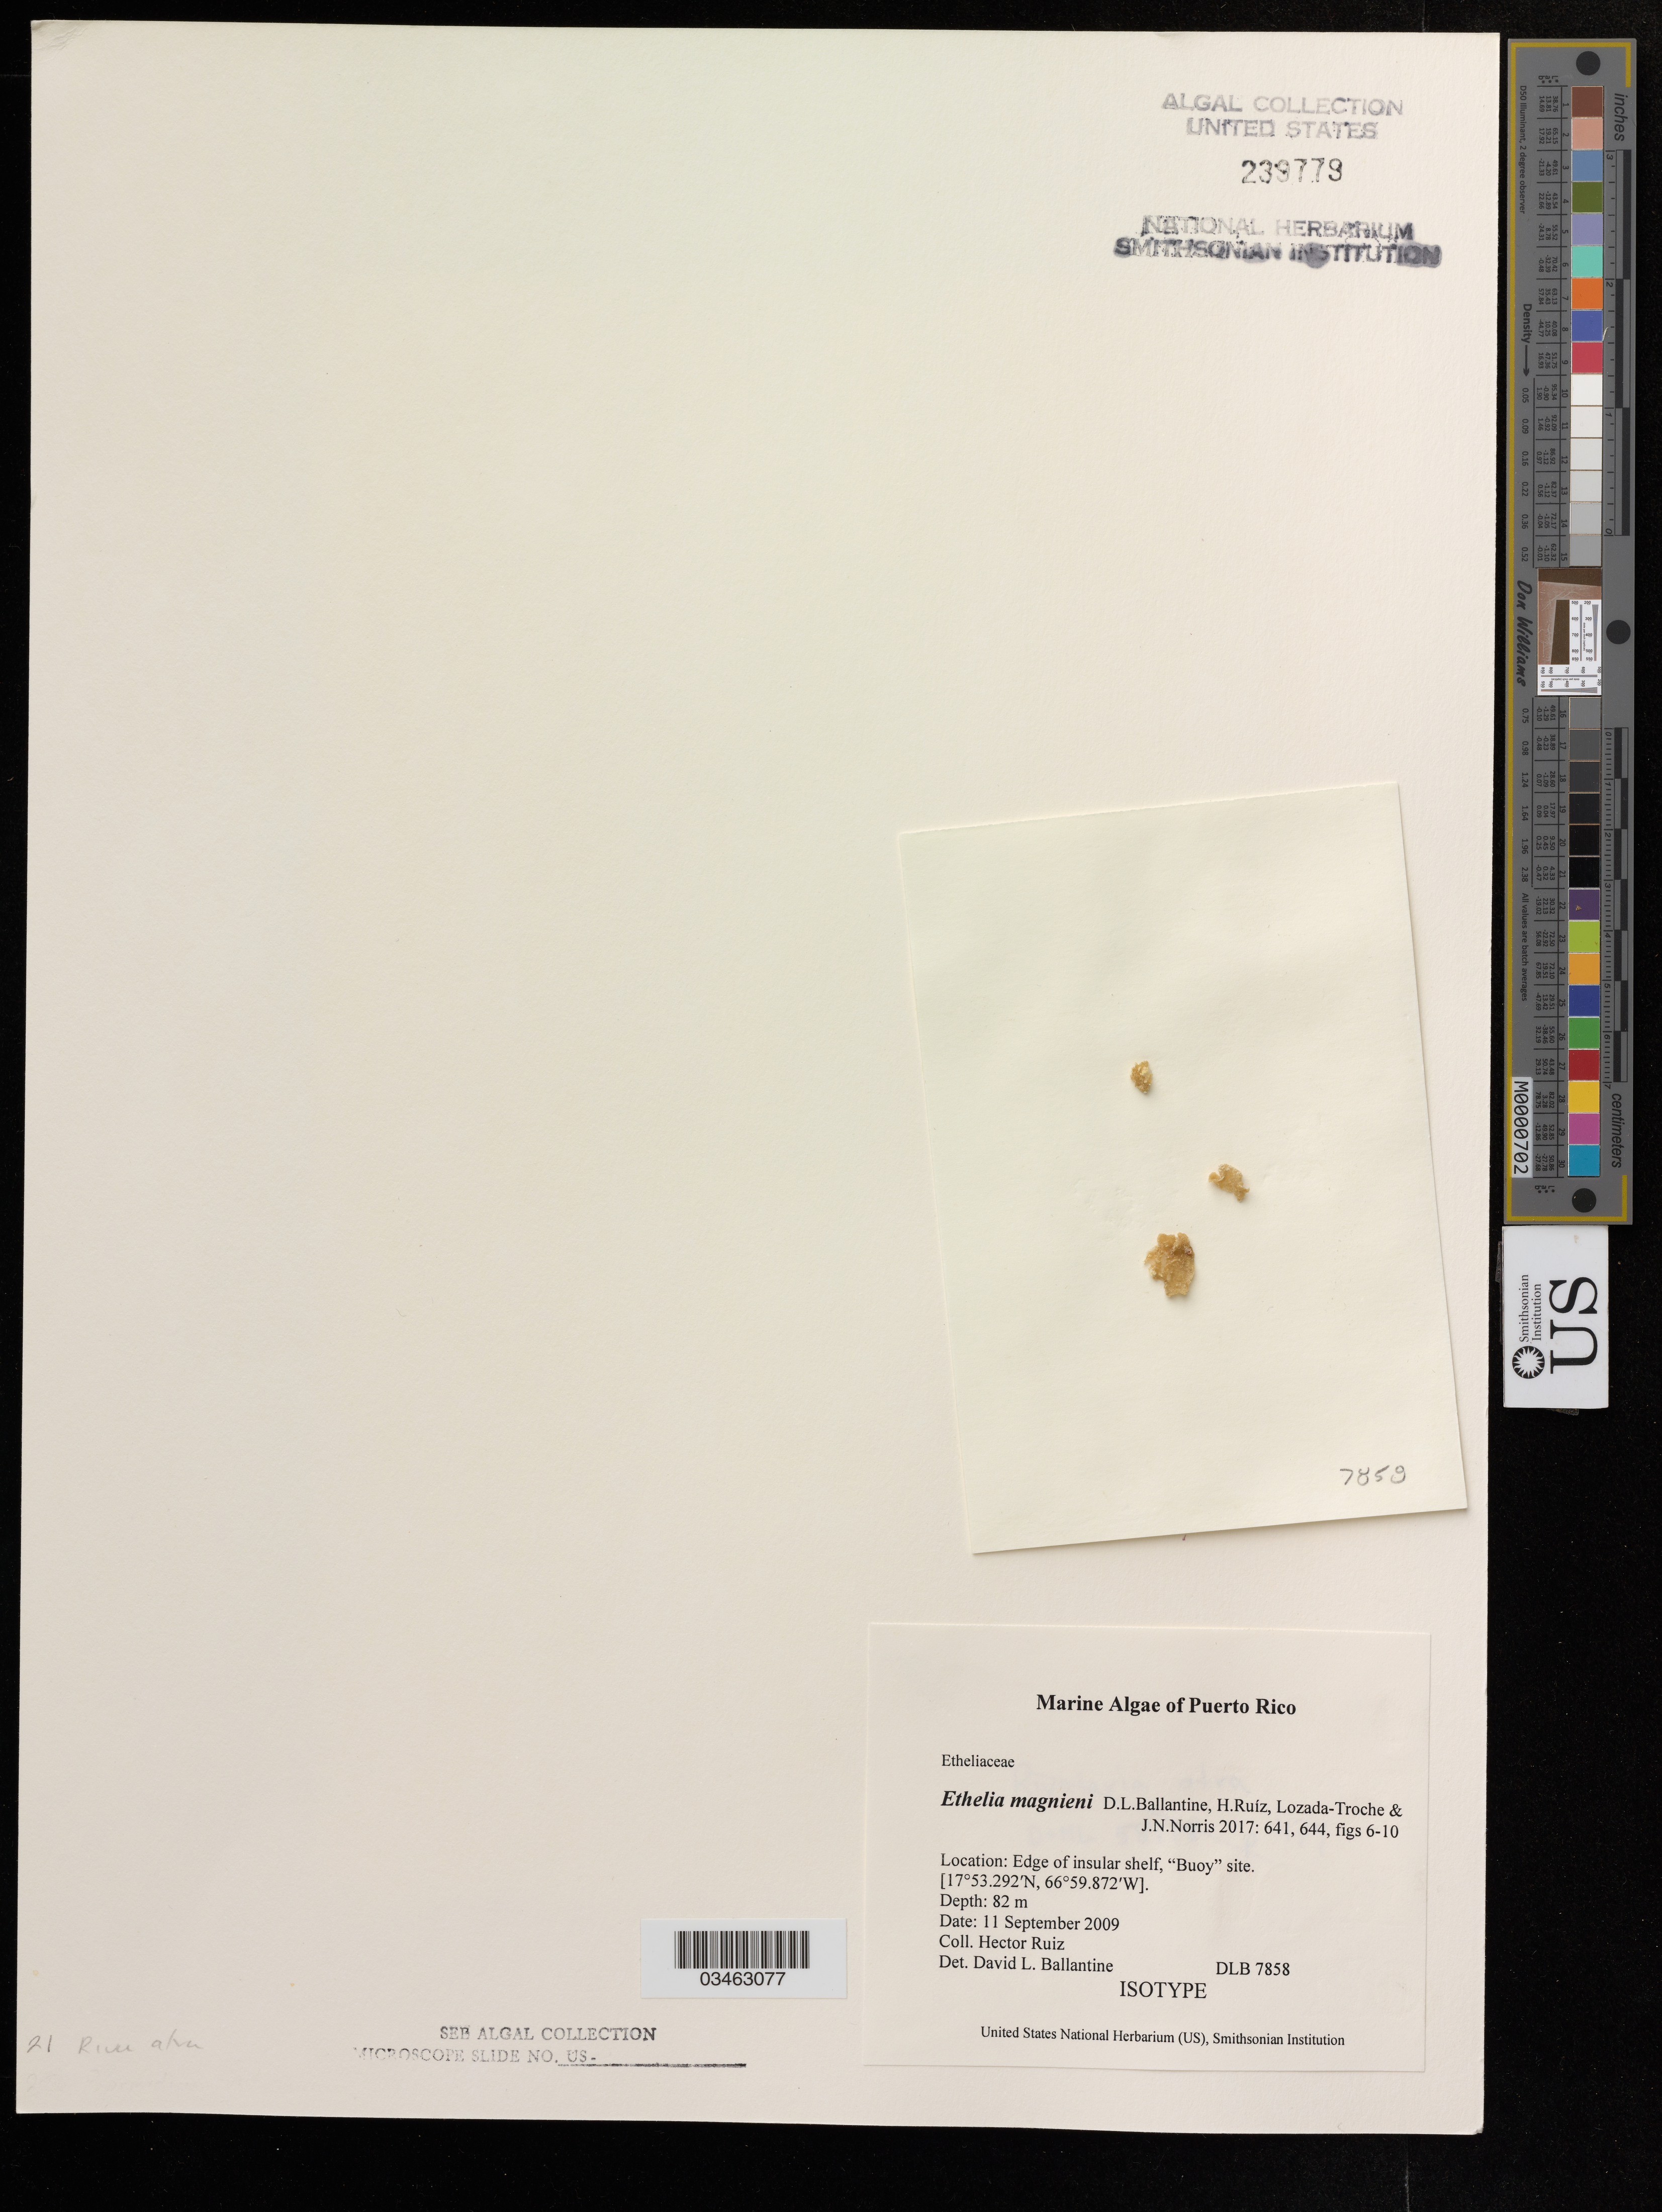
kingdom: Plantae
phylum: Rhodophyta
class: Florideophyceae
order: Gigartinales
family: Etheliaceae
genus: Ethelia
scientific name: Ethelia magnieni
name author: E.Y. Dawson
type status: Isotype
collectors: H. Ruiz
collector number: DLB 7858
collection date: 2009-09-01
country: Puerto Rico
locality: Edge of Insular Shelf ("El Hoyo")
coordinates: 17.875611, -67.044133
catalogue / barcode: US 239779